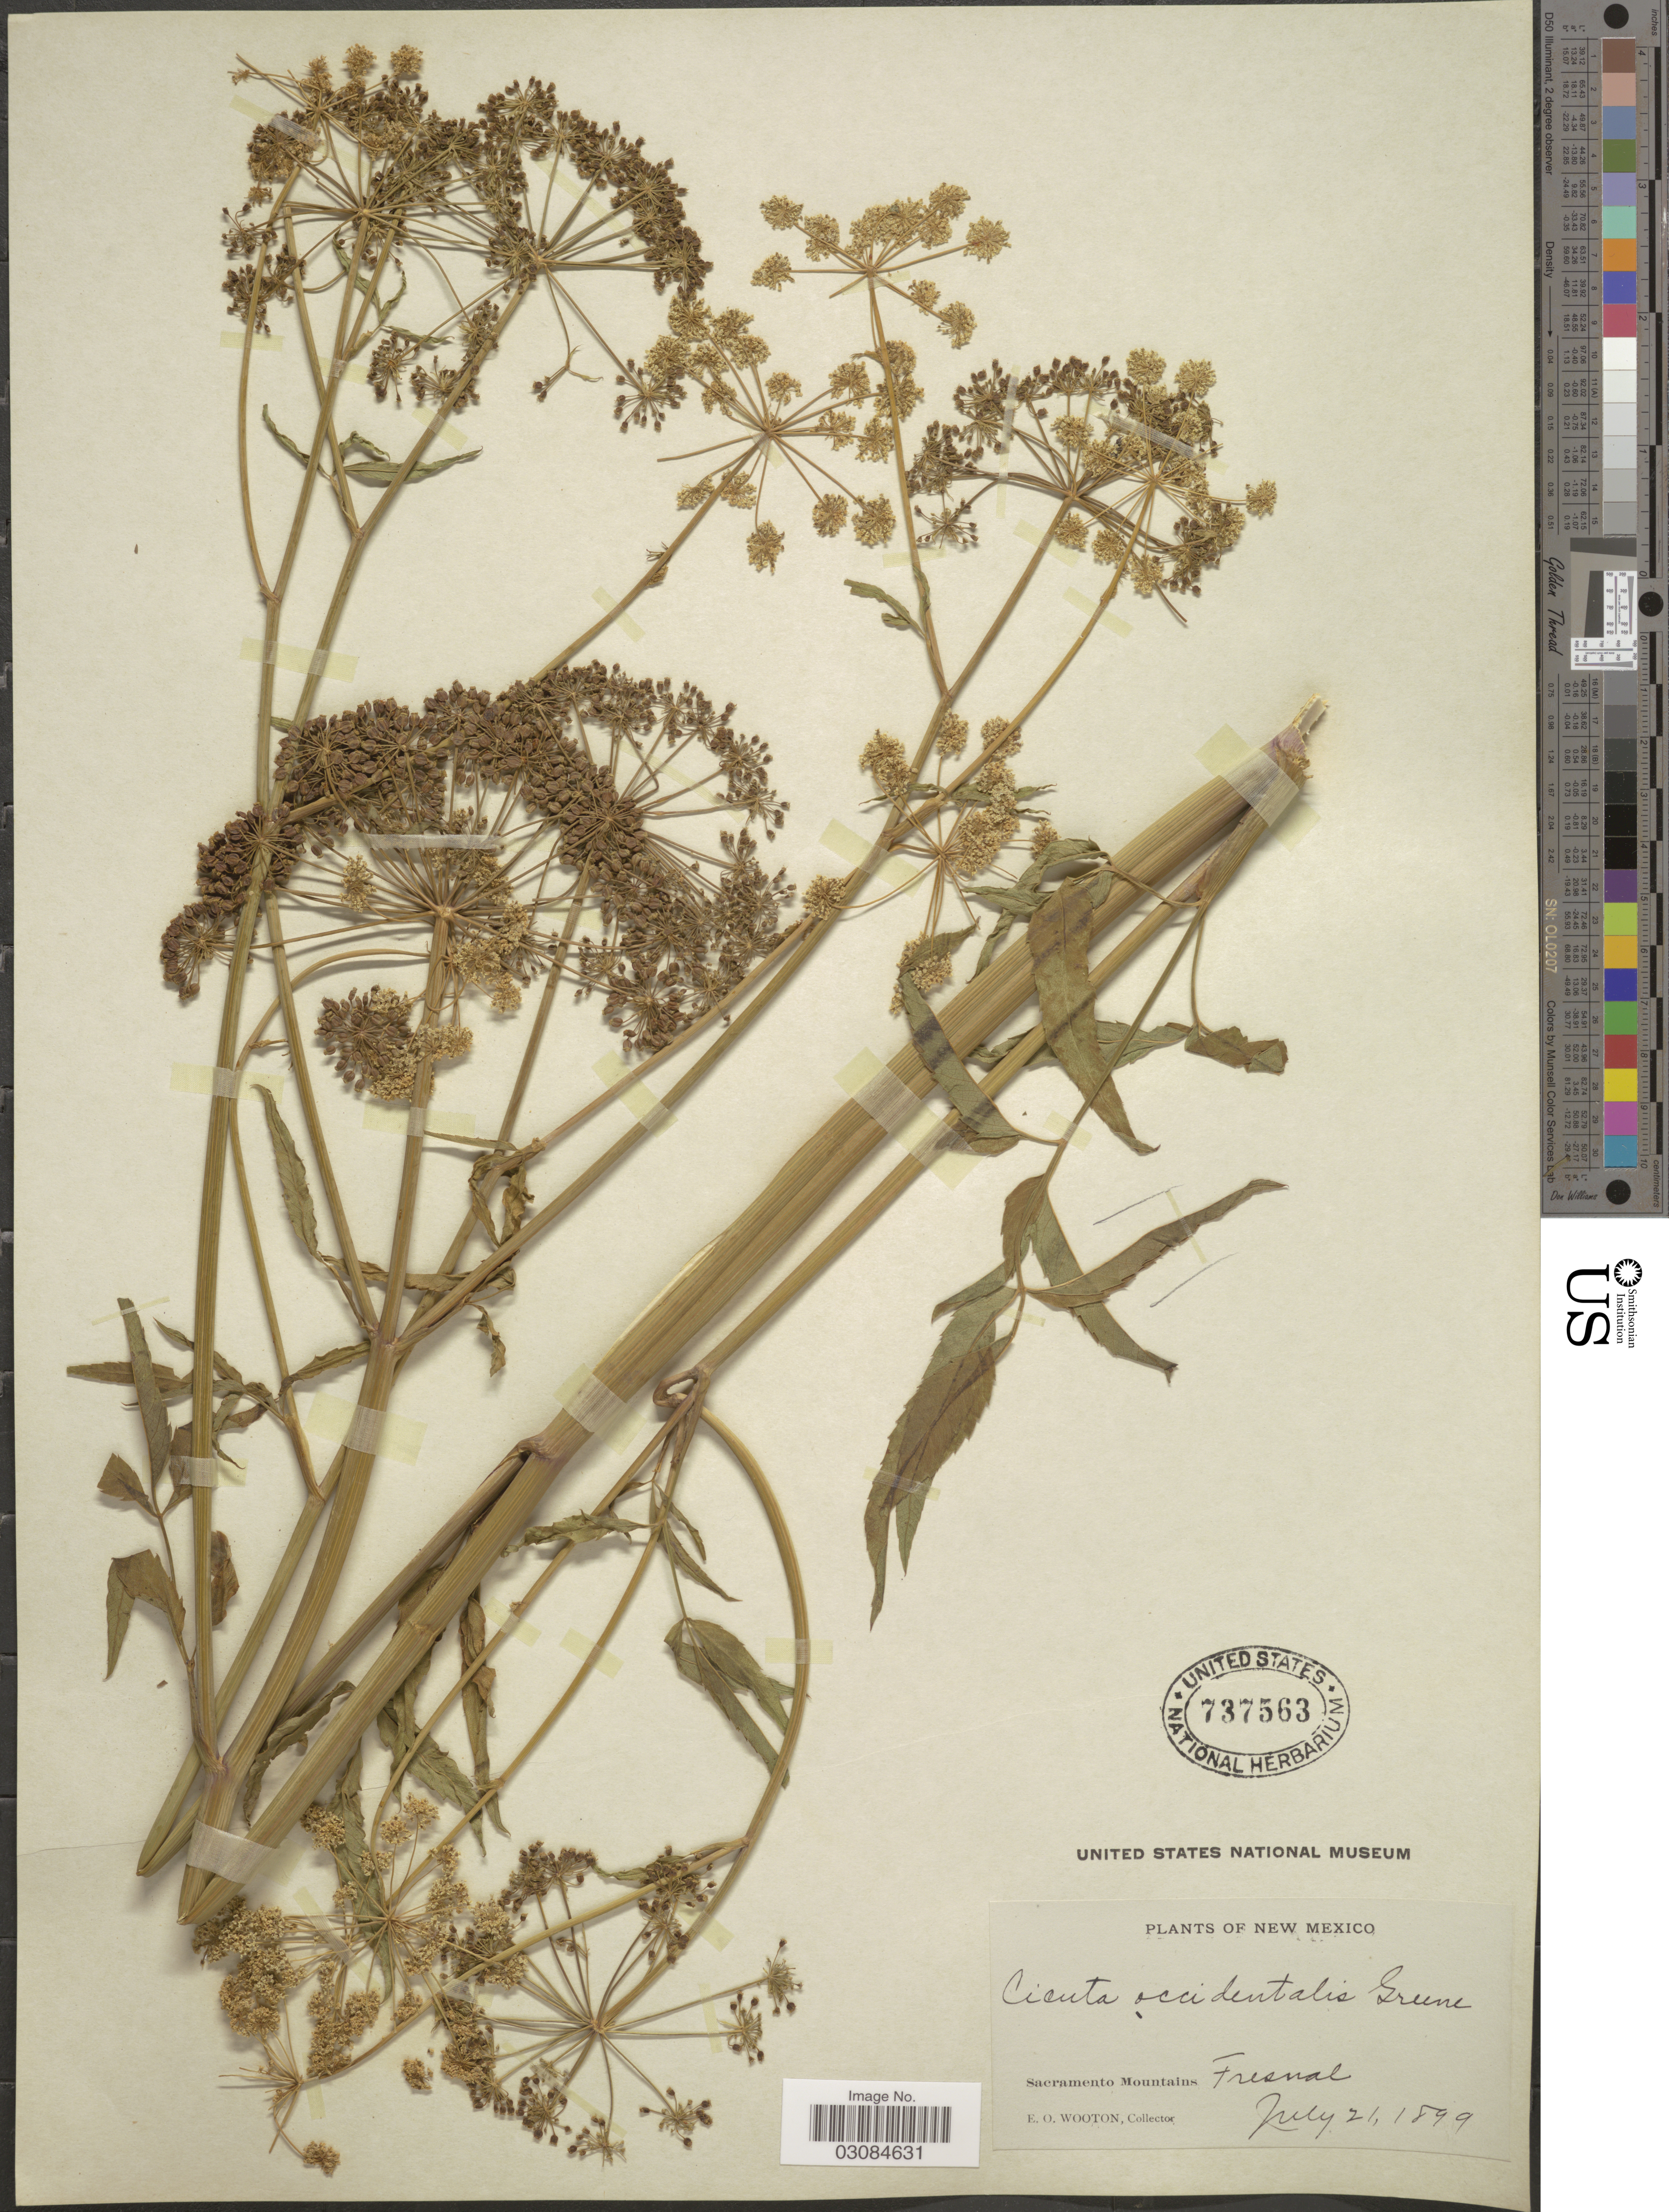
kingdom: Plantae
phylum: Tracheophyta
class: Magnoliopsida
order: Apiales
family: Apiaceae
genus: Cicuta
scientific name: Cicuta occidentalis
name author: Greene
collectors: E. O. Wooton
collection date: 1899-07-21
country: United States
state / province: New Mexico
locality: Sacramento Mountains. Fresnal.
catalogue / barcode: US 737563